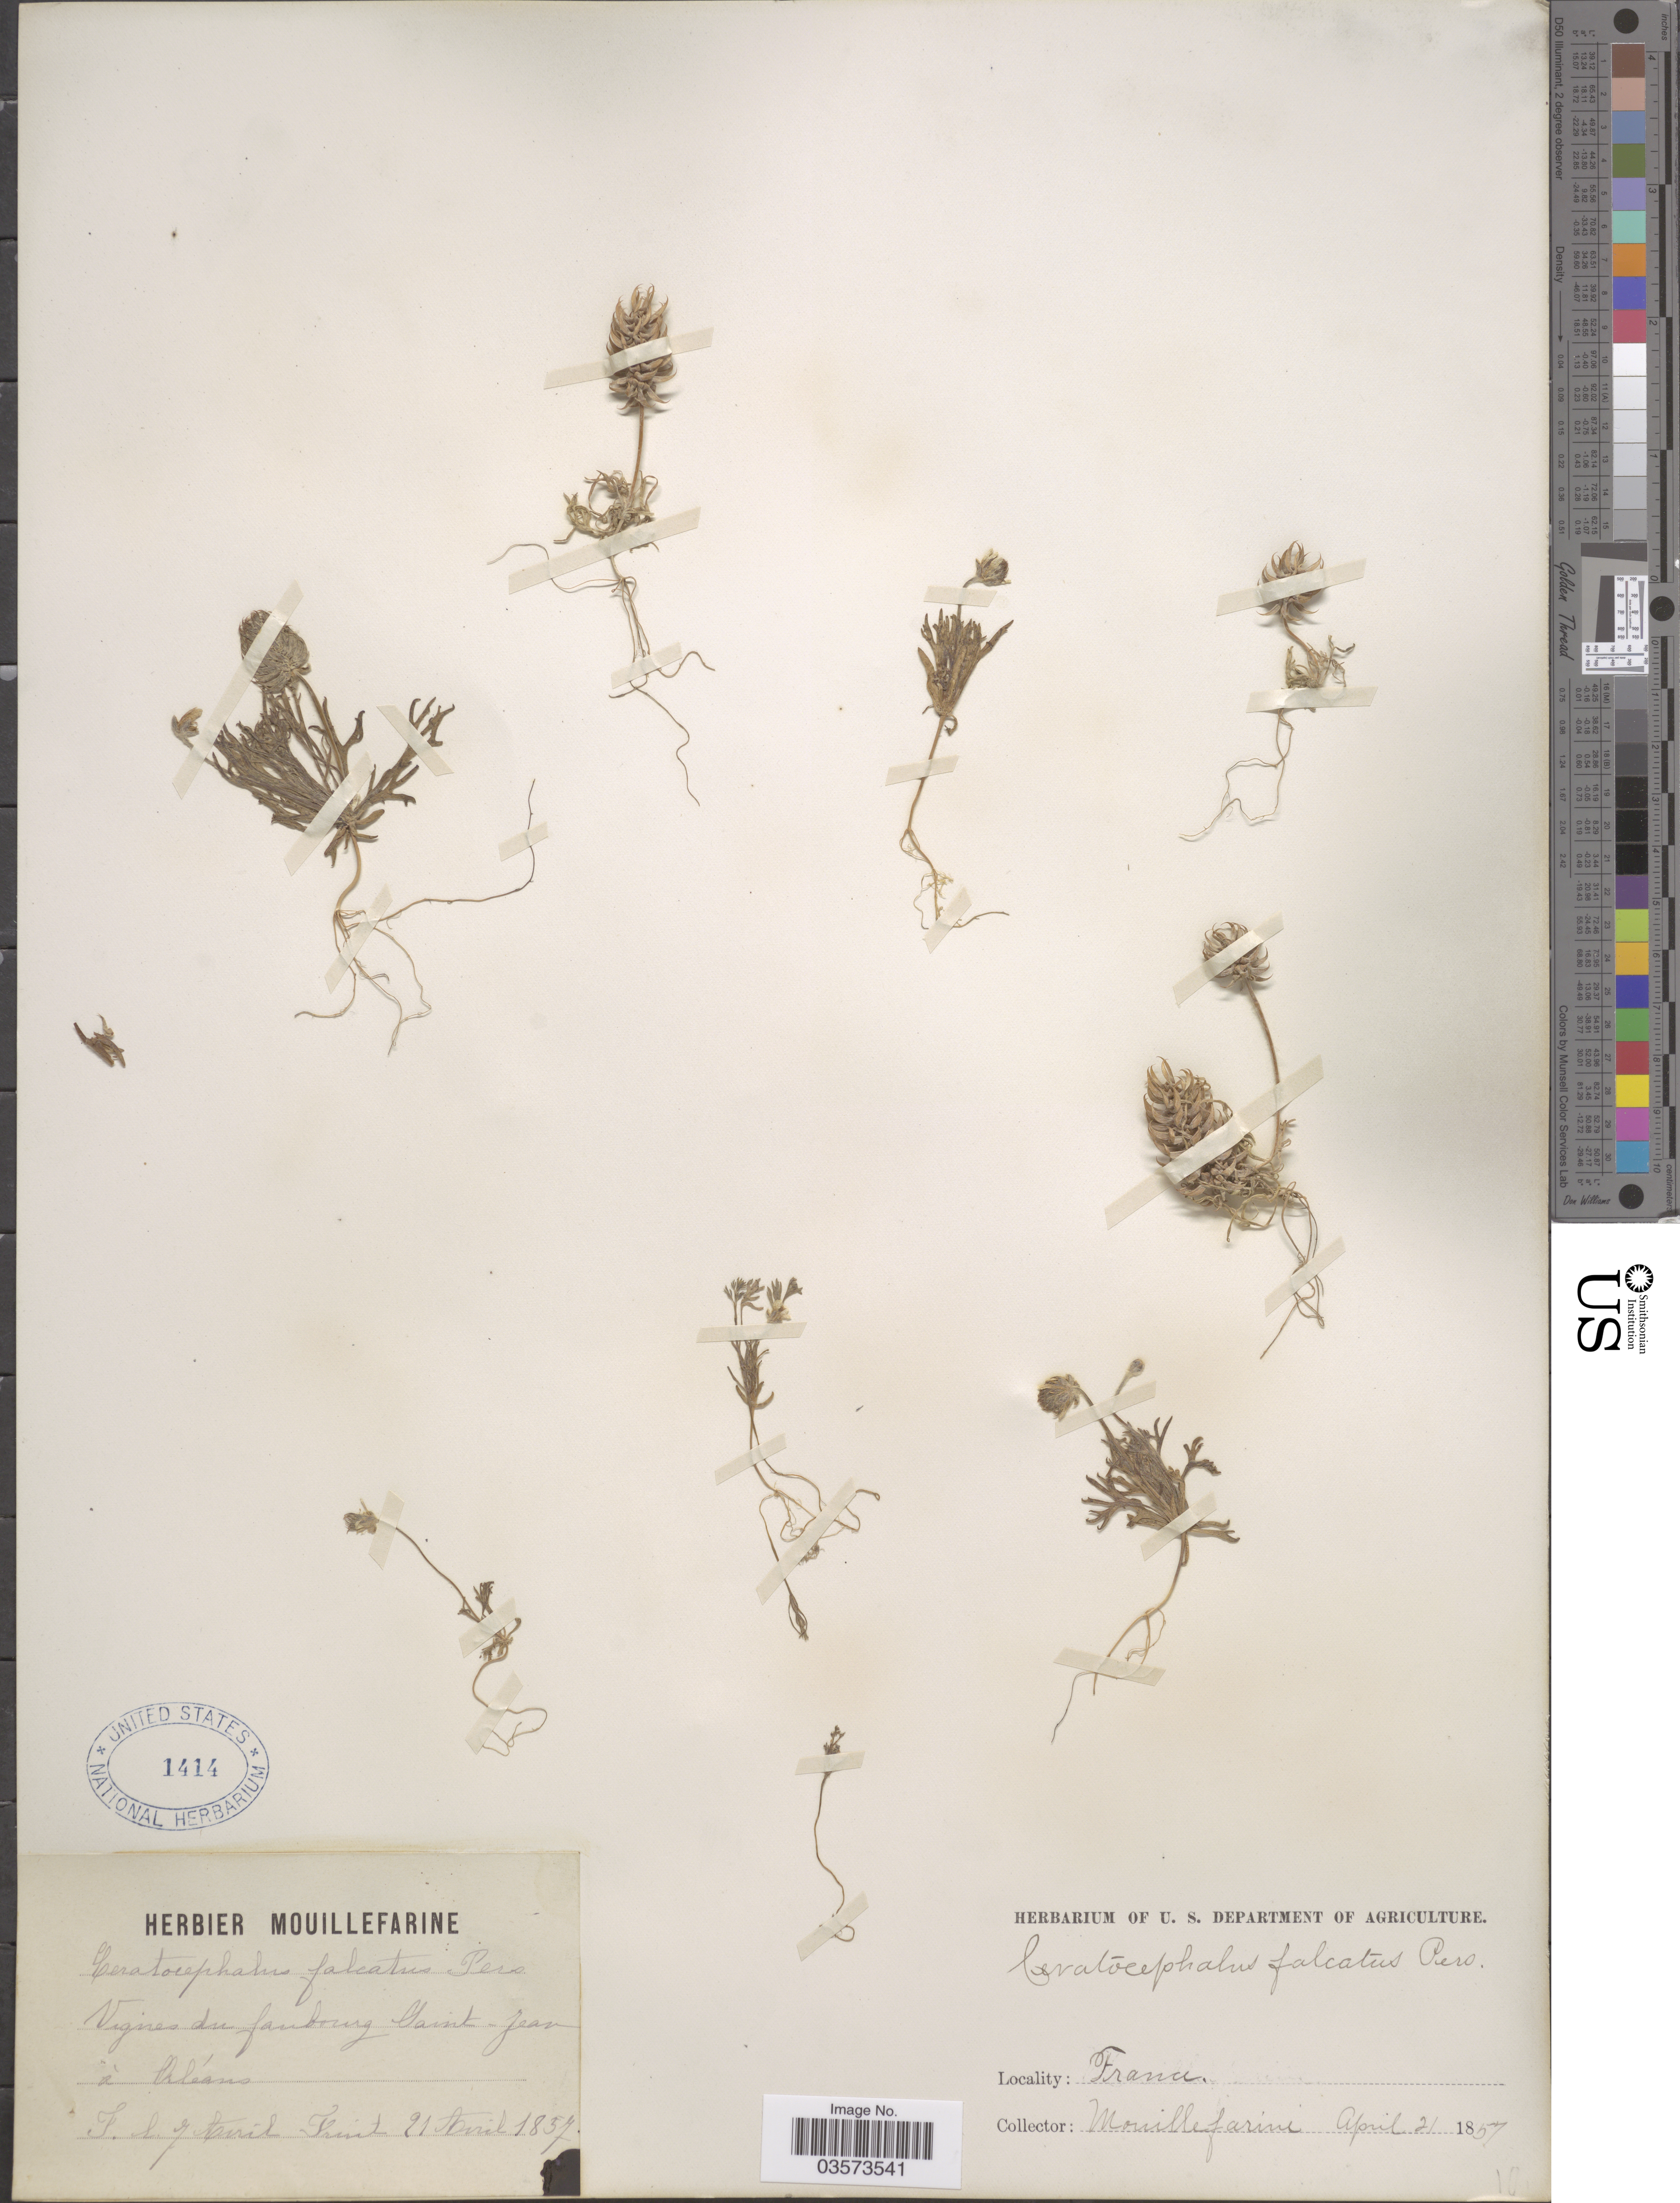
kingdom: Plantae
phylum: Tracheophyta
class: Magnoliopsida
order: Ranunculales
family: Ranunculaceae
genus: Ceratocephalus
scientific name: Ceratocephalus falcatus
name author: (L.) Pers.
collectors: A. Mouillefarine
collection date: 1857-04-07/1857-04-21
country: France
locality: Vignes du faubourg Saint-Jean à Orléans.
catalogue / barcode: US 1414